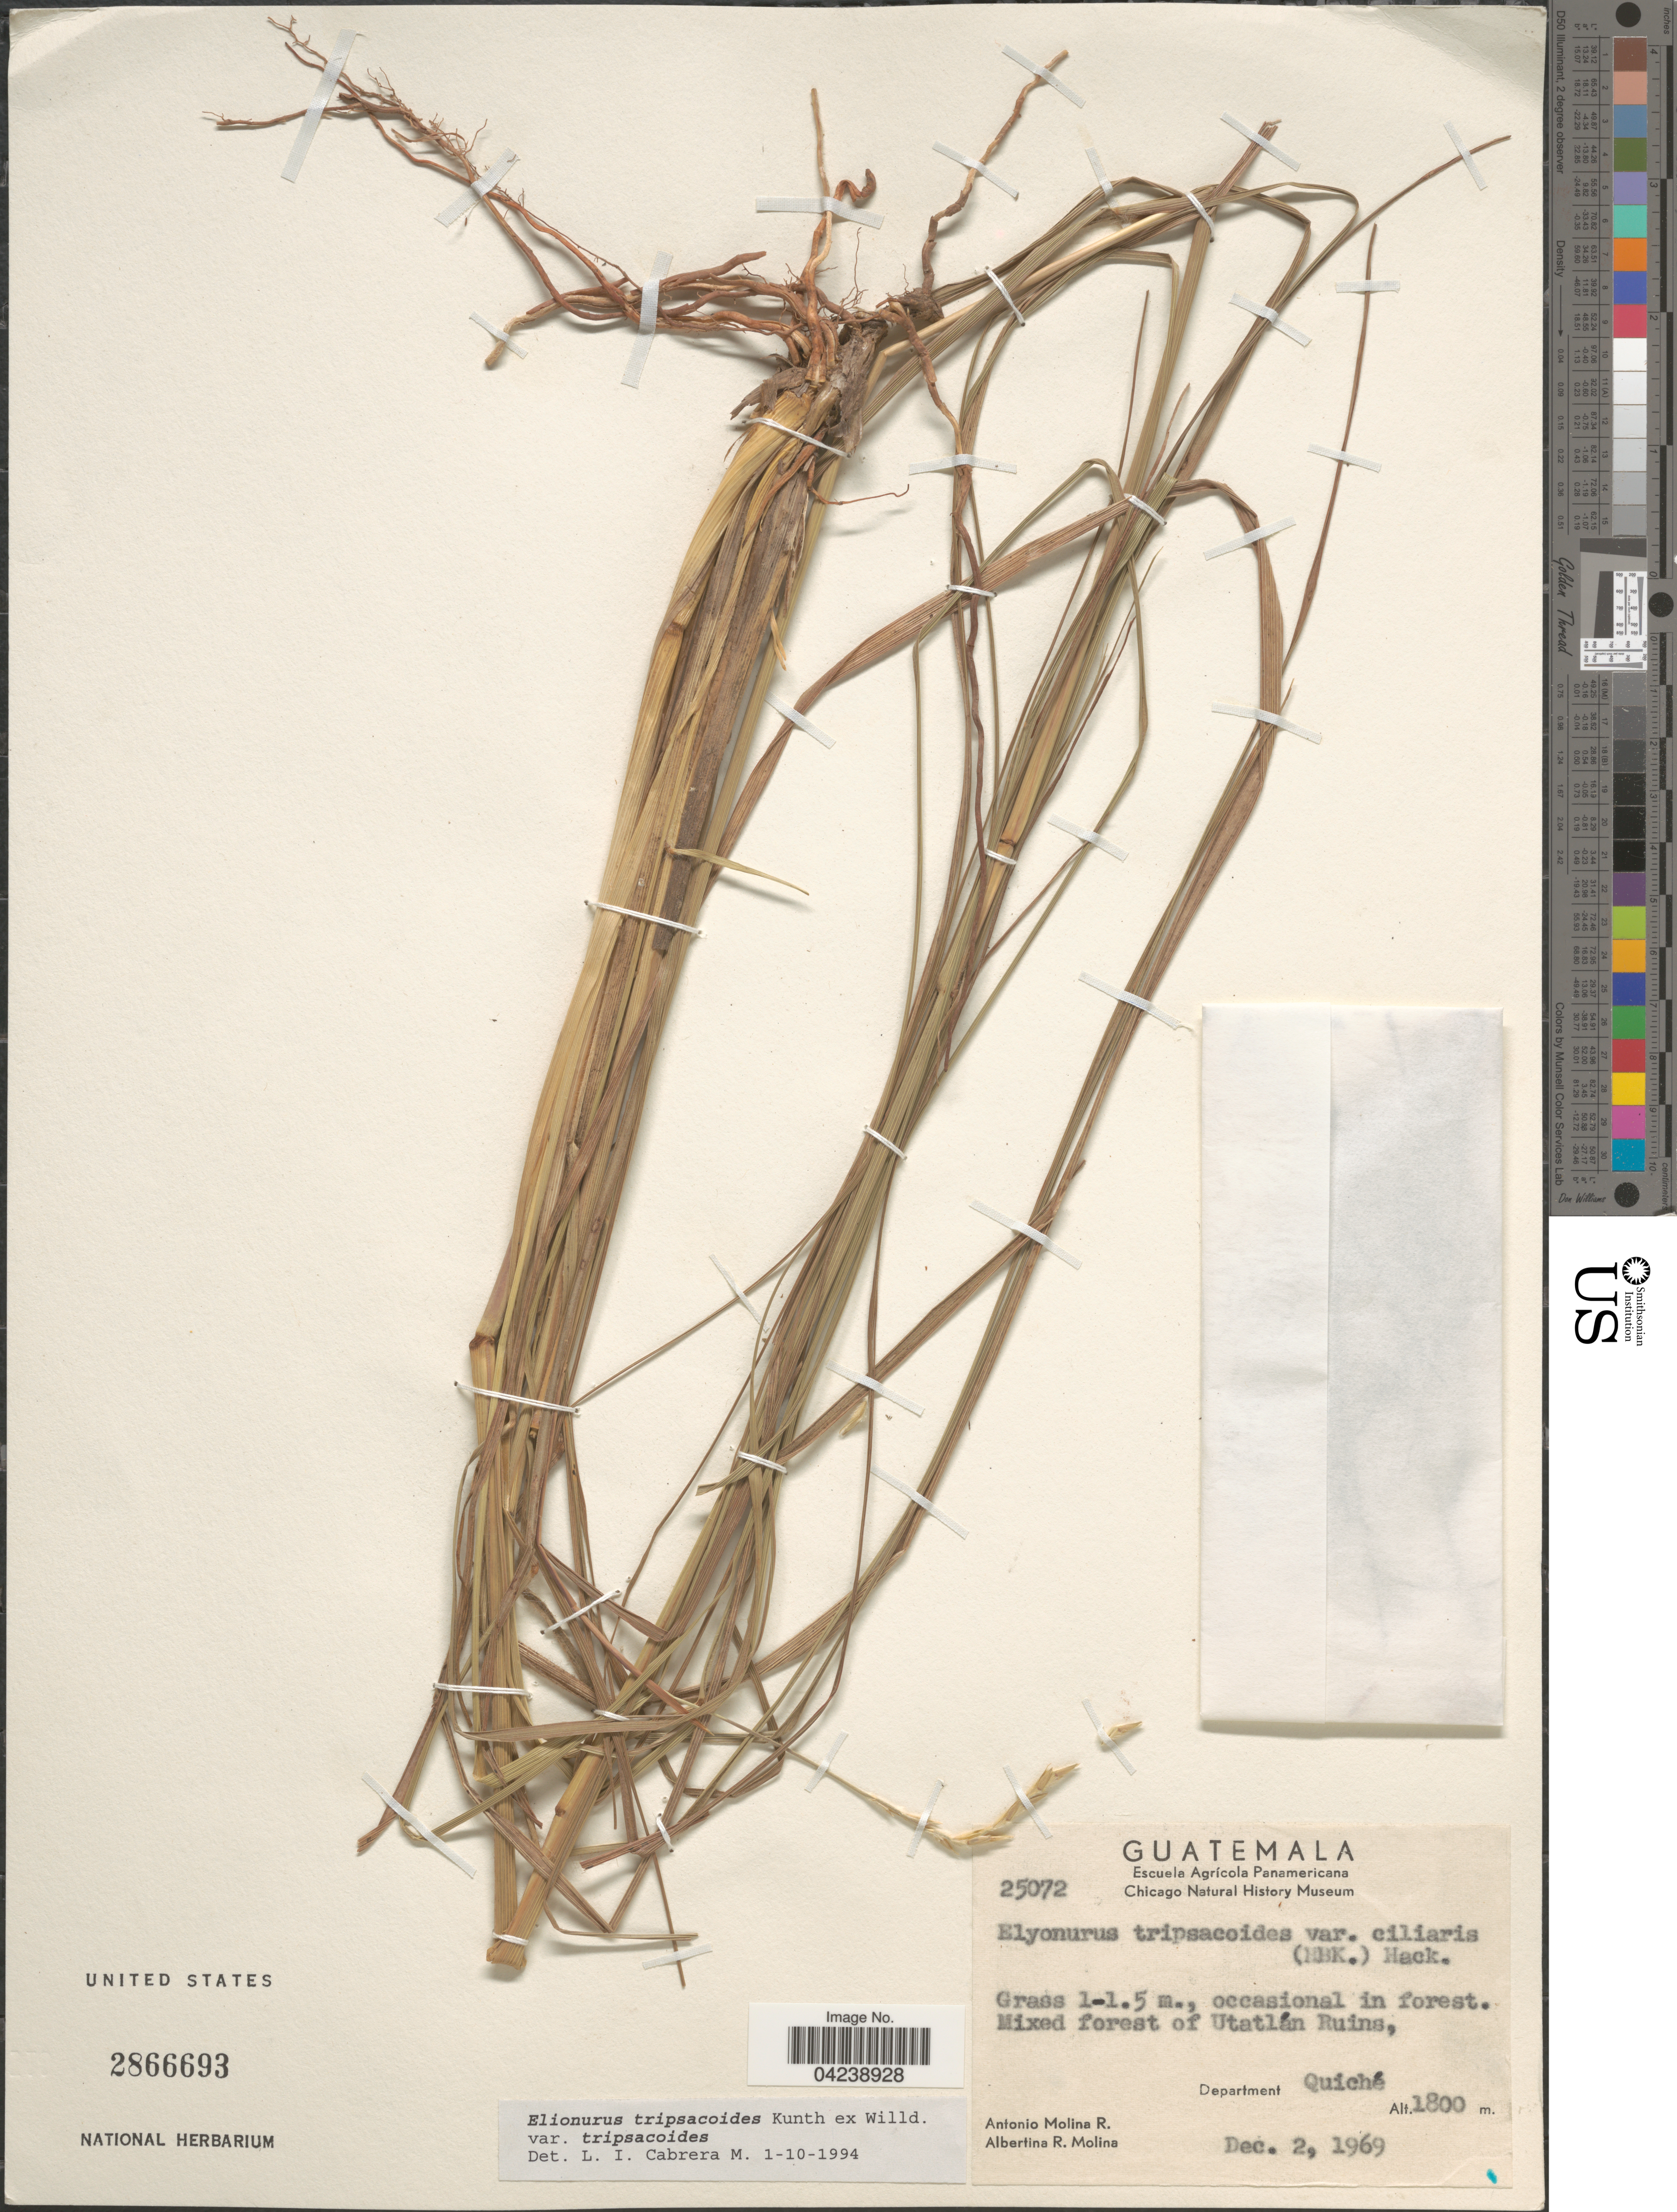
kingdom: Plantae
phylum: Tracheophyta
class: Liliopsida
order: Poales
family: Poaceae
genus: Elionurus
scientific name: Elionurus tripsacoides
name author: Humb. & Bonpl. ex Willd.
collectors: A. Molina R. & A. R. Molina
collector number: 25072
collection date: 1969-12-02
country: Guatemala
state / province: El Quiche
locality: Mixed forest of Utatlán Ruins, Department Quiché.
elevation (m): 1800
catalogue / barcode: US 2866693